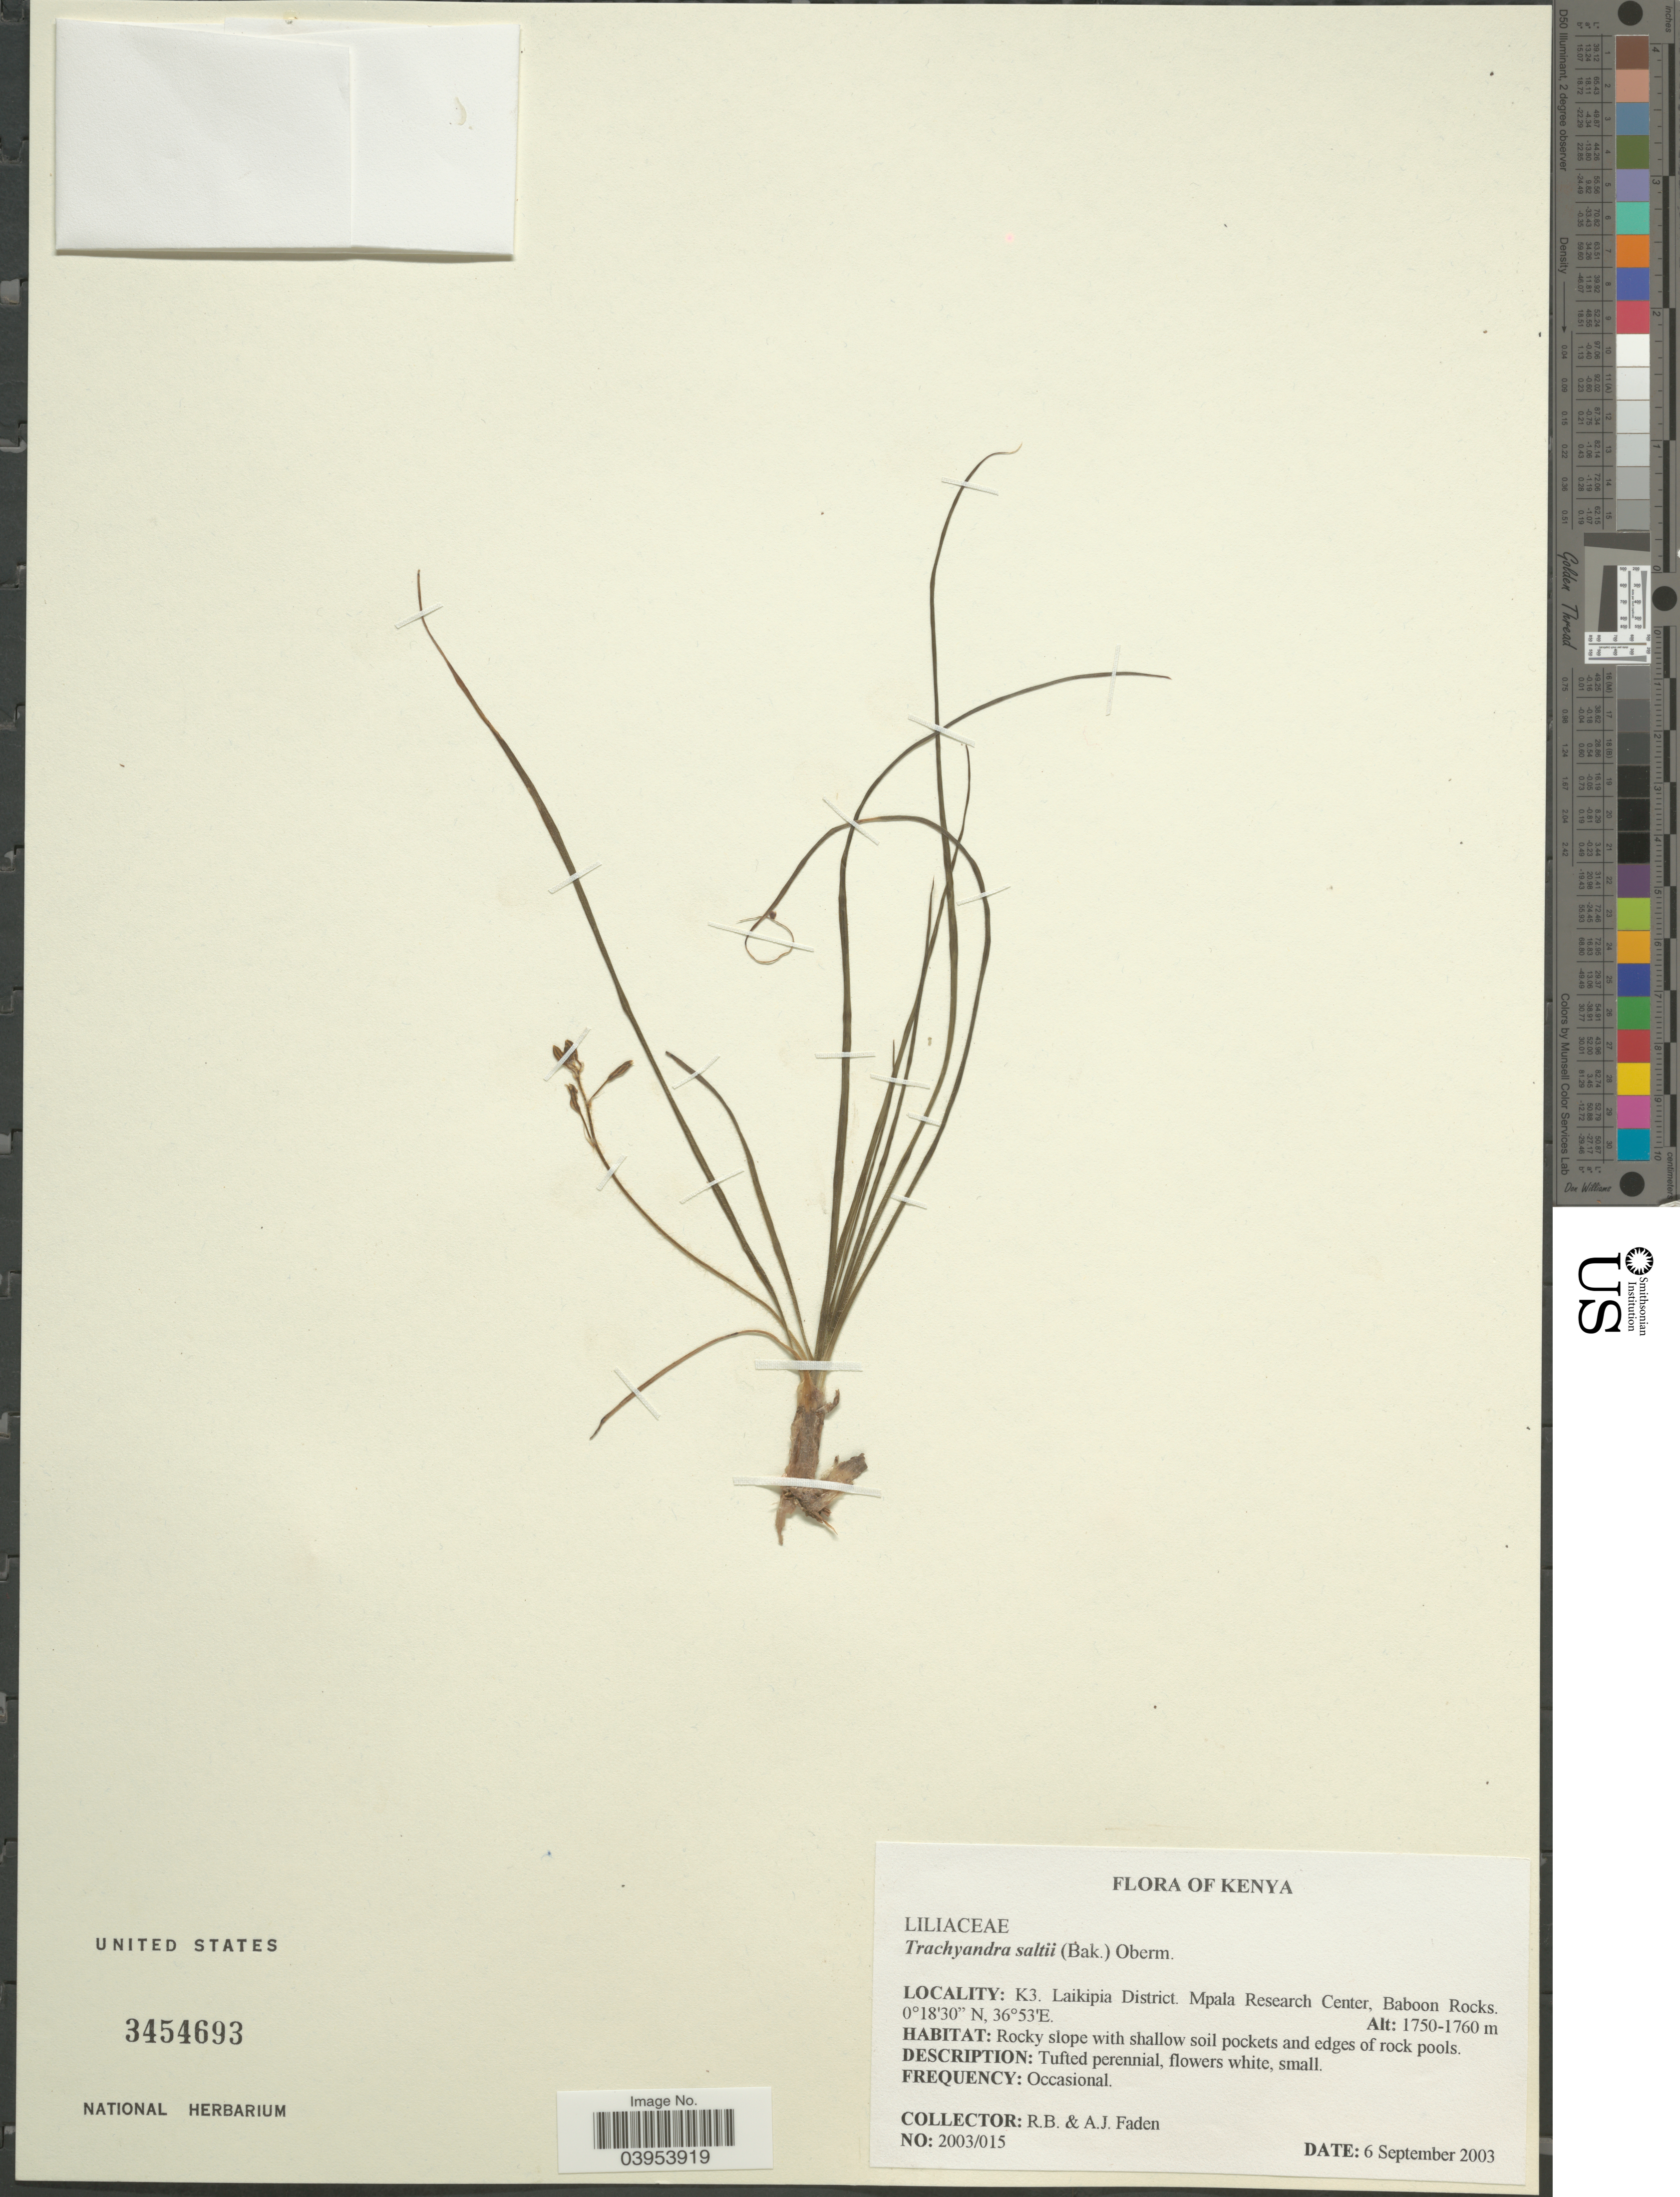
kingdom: Plantae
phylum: Tracheophyta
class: Liliopsida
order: Asparagales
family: Asphodelaceae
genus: Trachyandra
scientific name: Trachyandra saltii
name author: (Baker) Oberm.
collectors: R. B. Faden & A. J. Faden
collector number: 2003/015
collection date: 2003-09-06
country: Kenya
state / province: Laikipia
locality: K3. Laikipia District. Mpala Research Center, Baboon Rocks.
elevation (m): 1750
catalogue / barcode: US 3454693